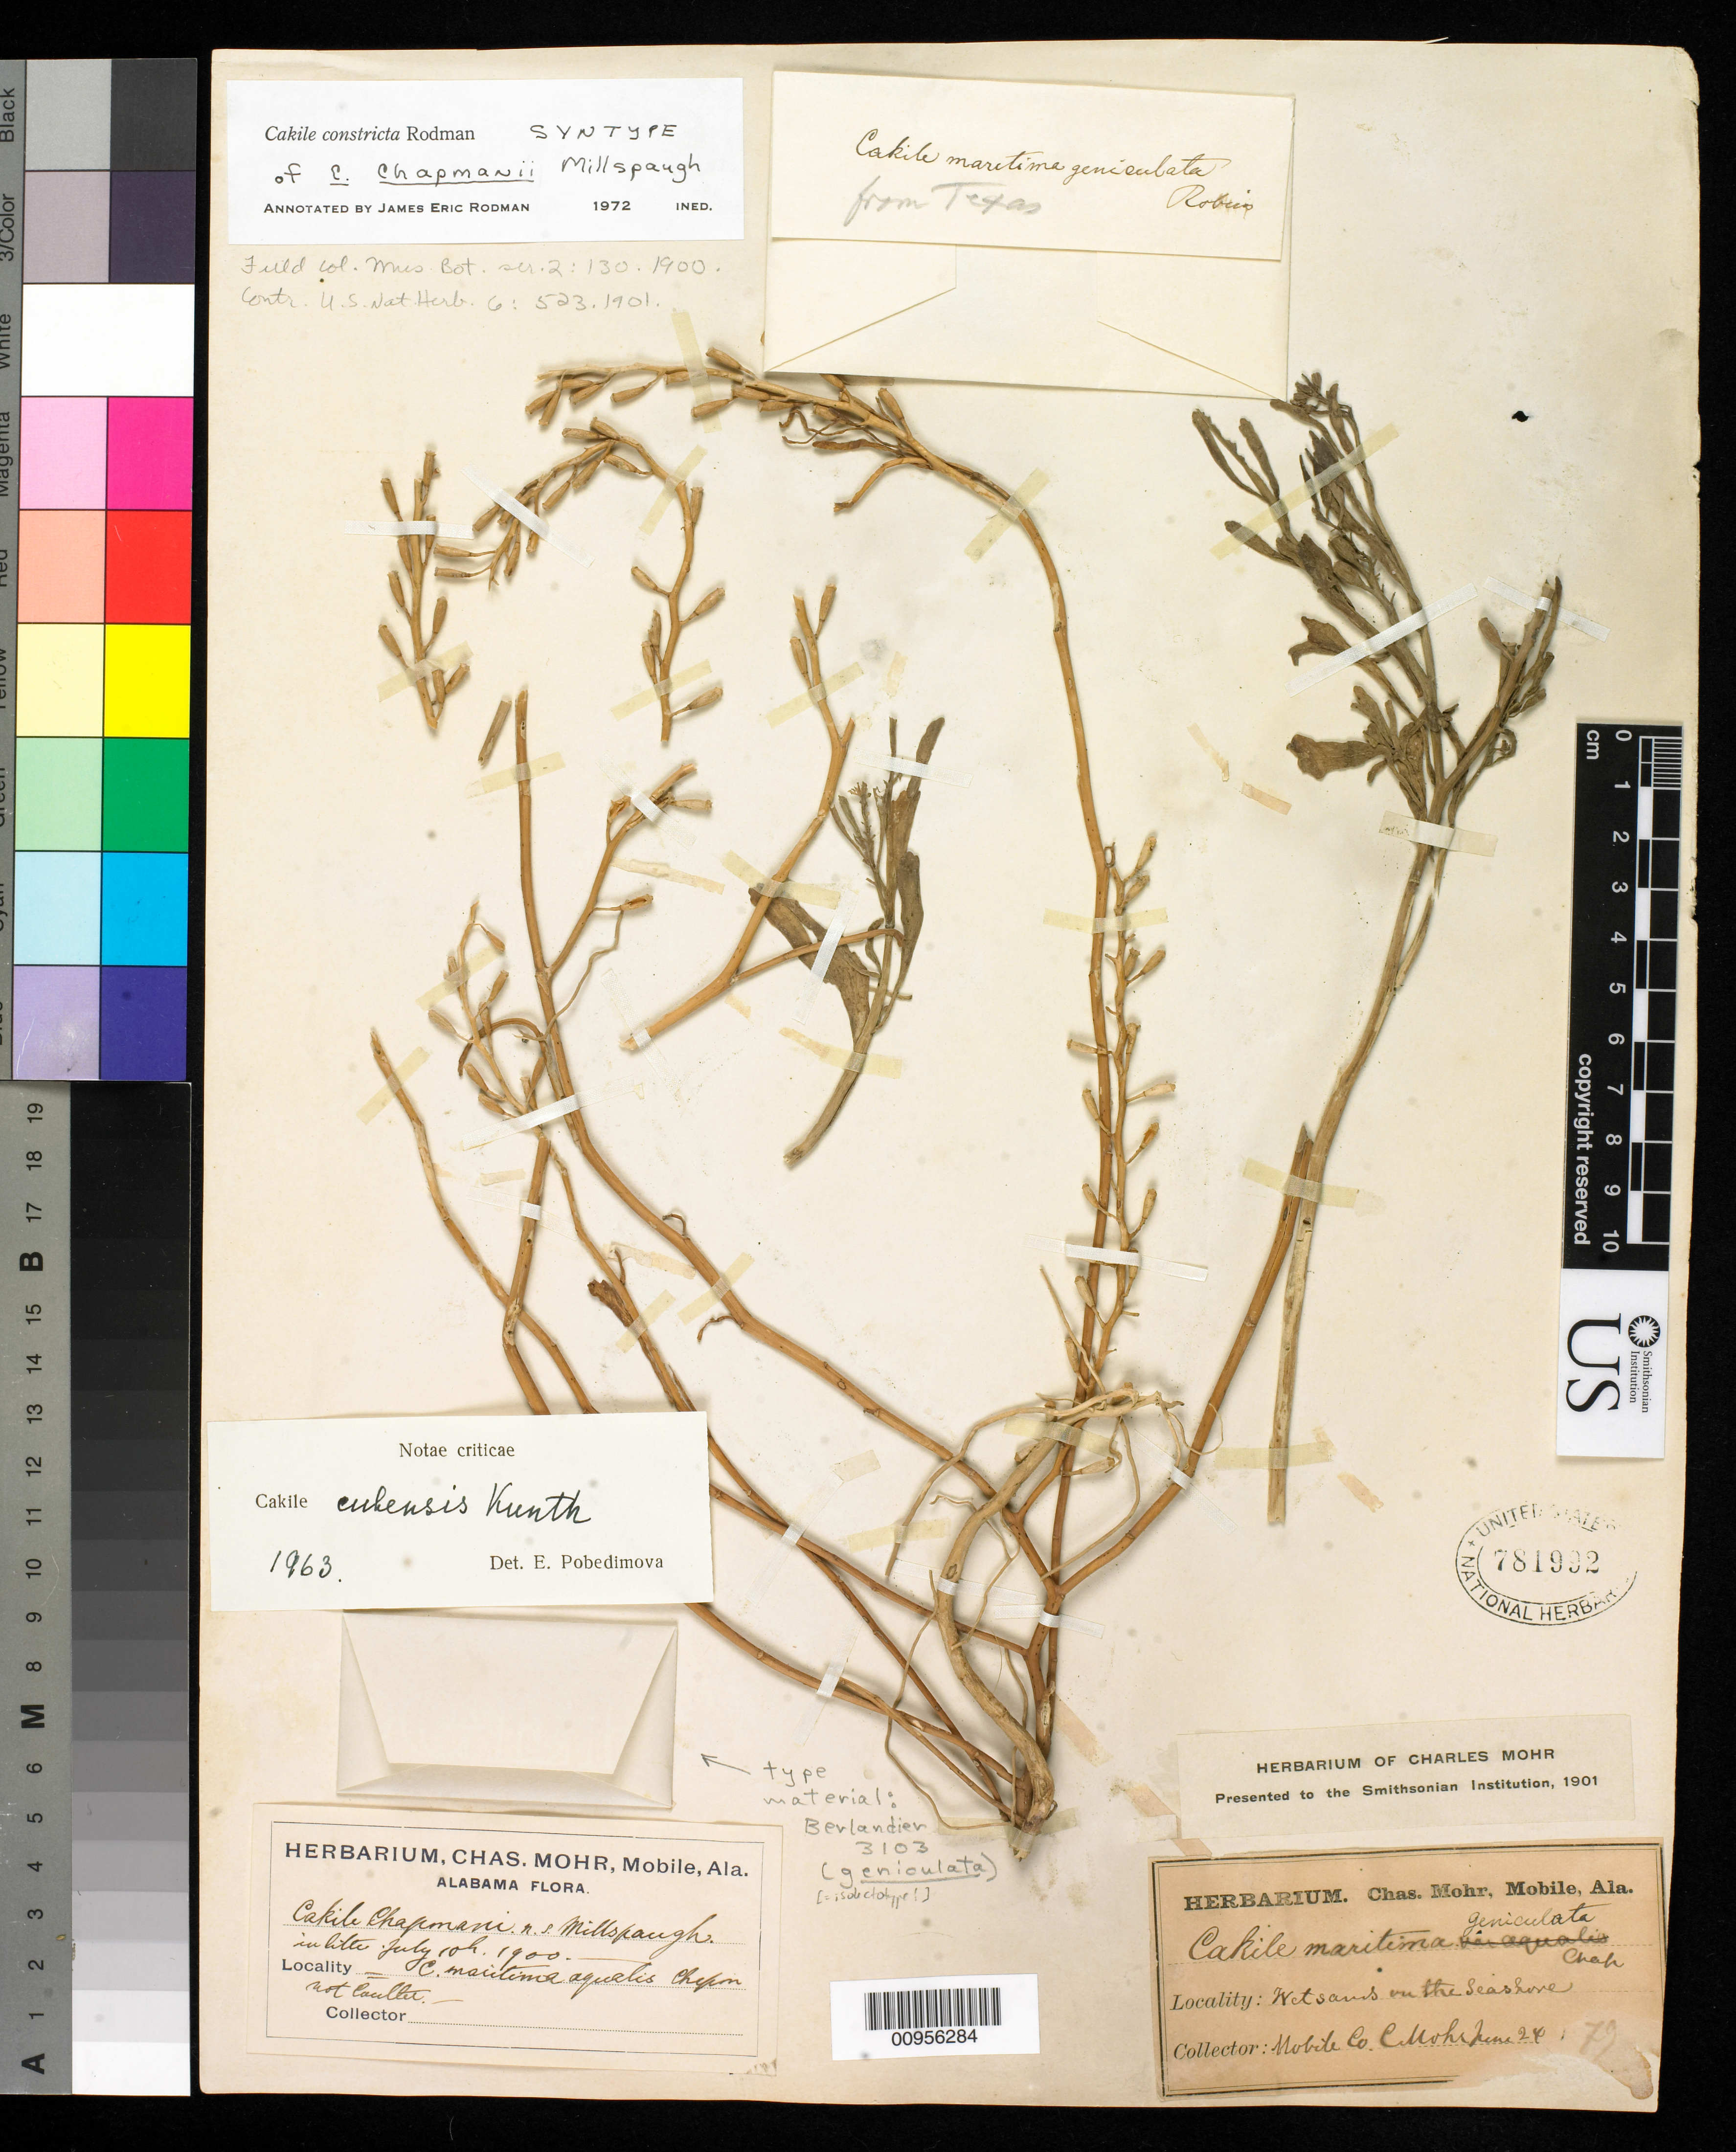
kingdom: Plantae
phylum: Tracheophyta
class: Magnoliopsida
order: Brassicales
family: Brassicaceae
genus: Cakile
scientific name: Cakile maritima var. geniculata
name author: B.L. Rob.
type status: Isolectotype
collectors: J. L. Berlandier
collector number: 3103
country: United States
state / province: Texas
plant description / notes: Currently accepted name as cited by Rodman (1974).; Fragmentary material in pocket mounted on same sheet, and filed with, syntype of Cakile chapmanii Millsp.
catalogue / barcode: US 781992-2